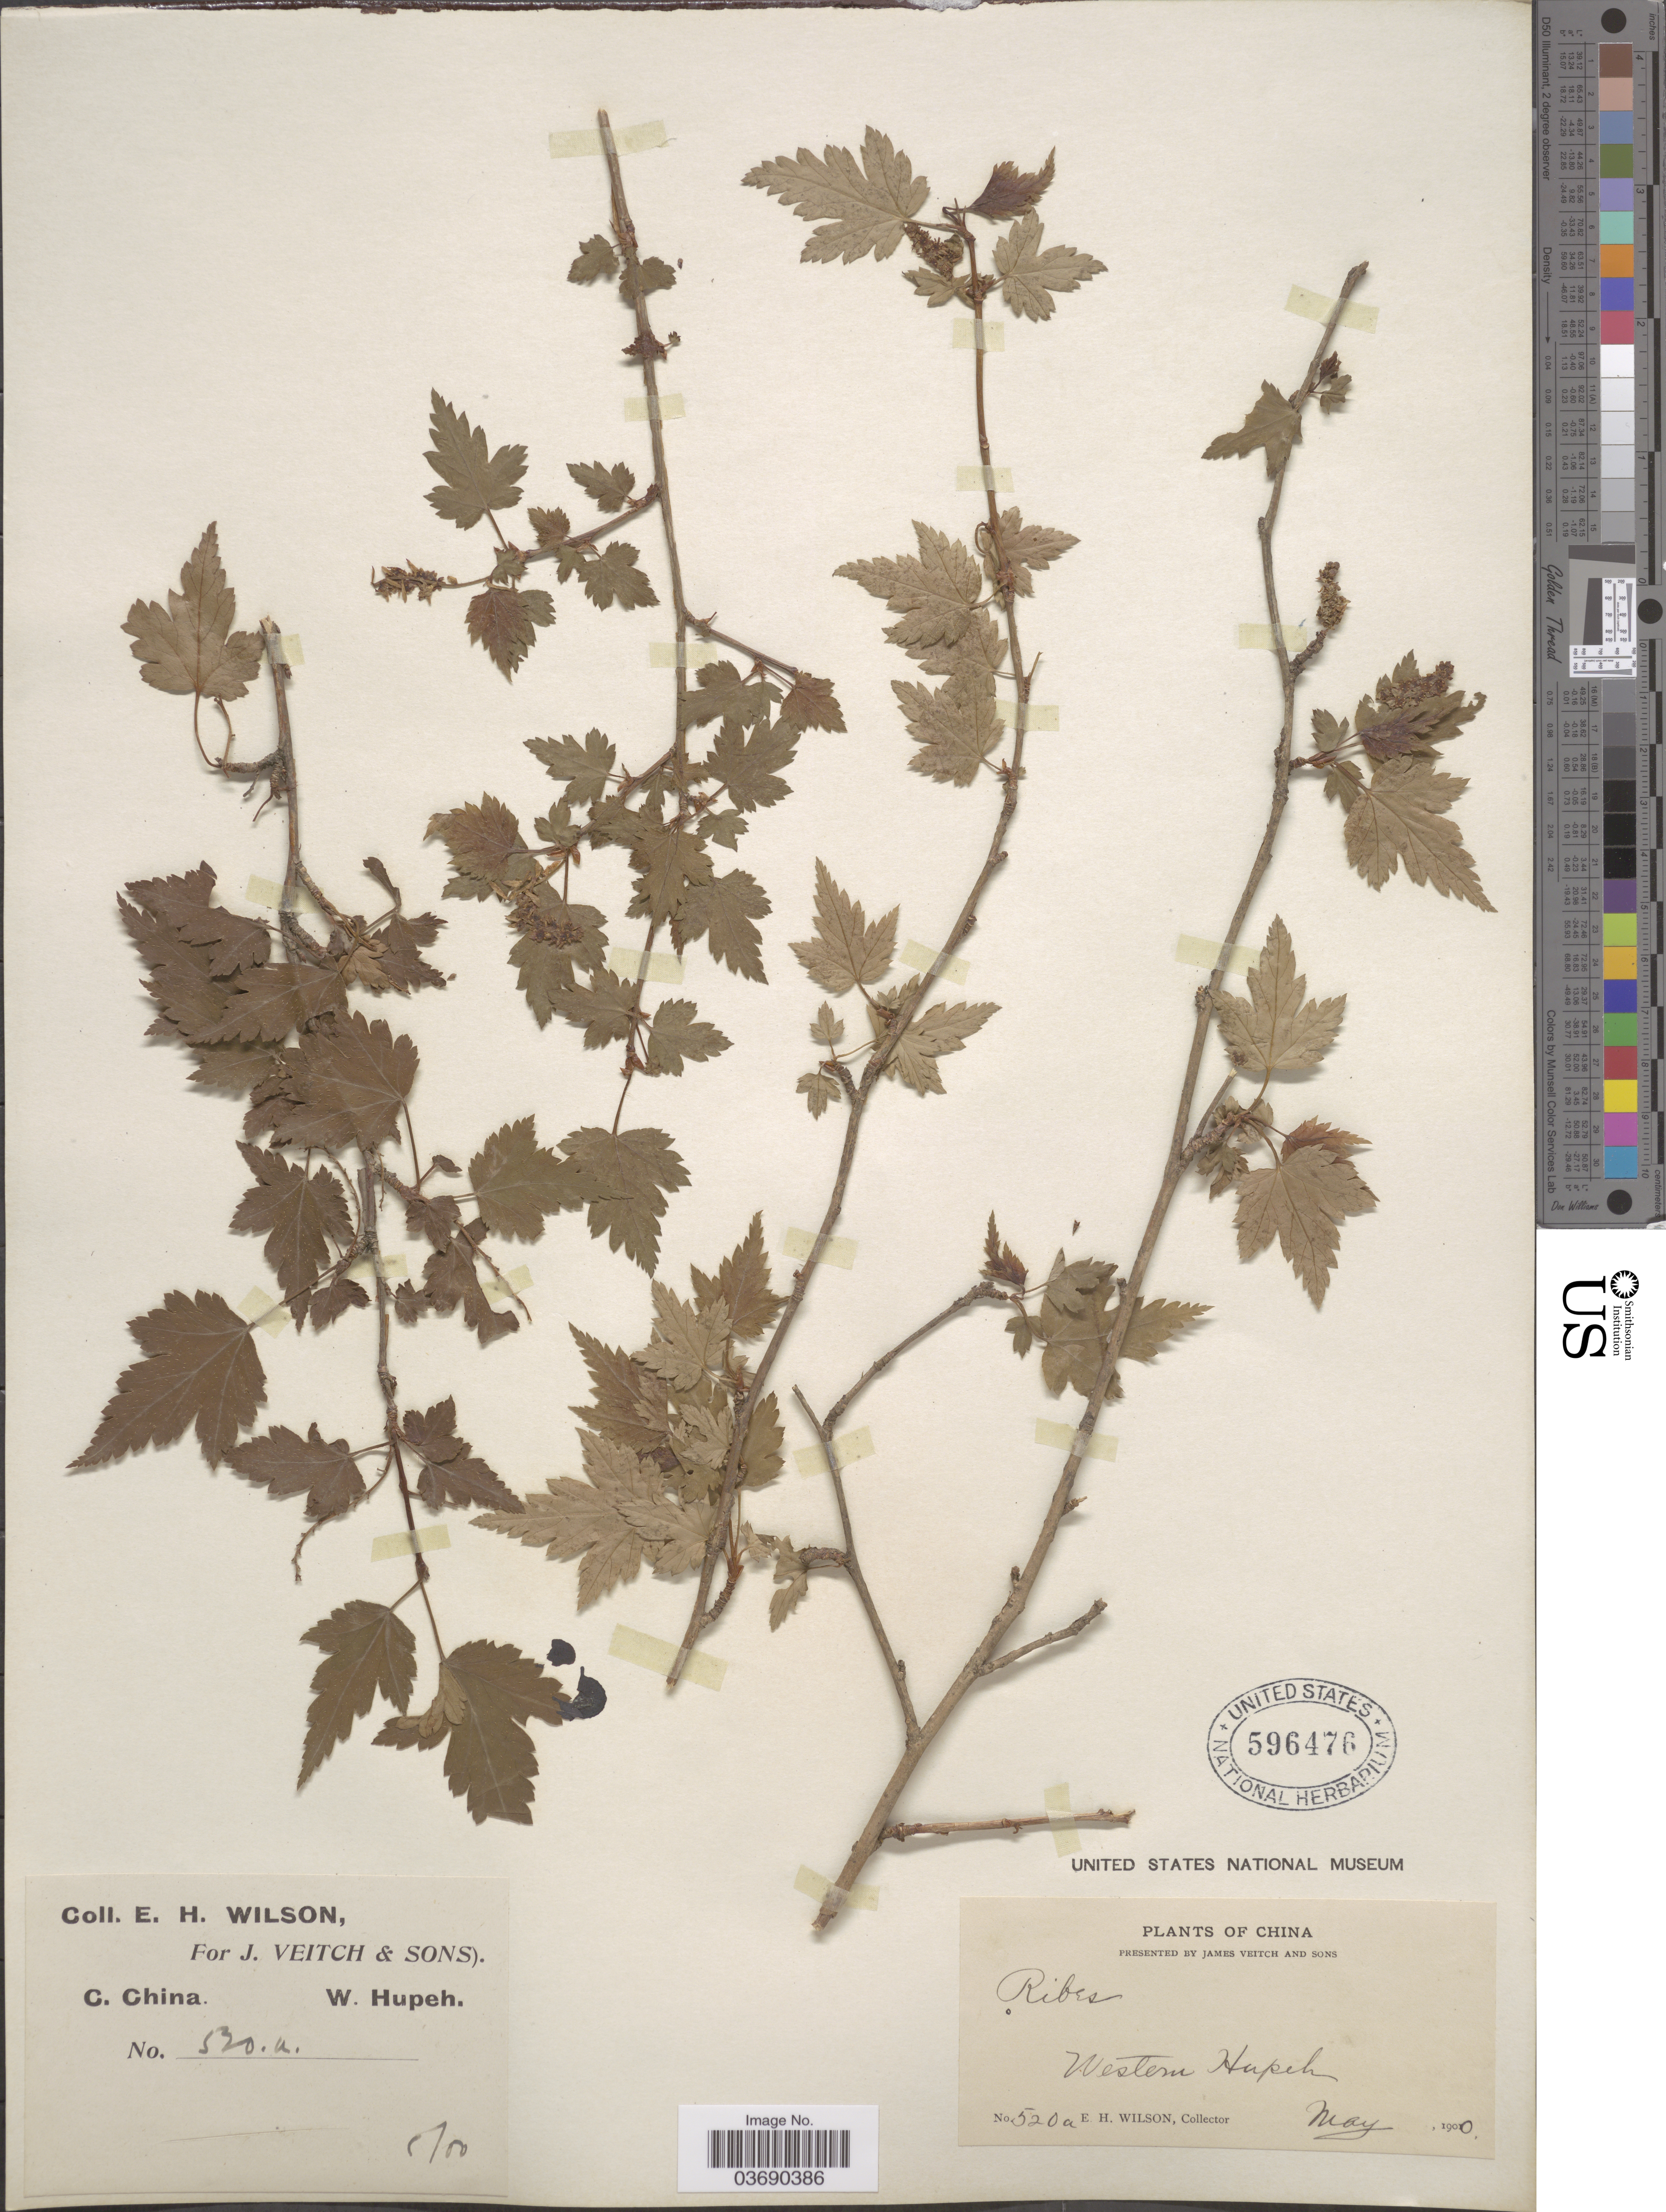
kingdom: Plantae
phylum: Tracheophyta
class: Magnoliopsida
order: Saxifragales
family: Grossulariaceae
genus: Ribes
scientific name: Ribes sp.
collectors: E. Wilson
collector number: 520a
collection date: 1900-05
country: China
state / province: Hubei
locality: C. China. Western Hupeh.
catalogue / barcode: US 596476